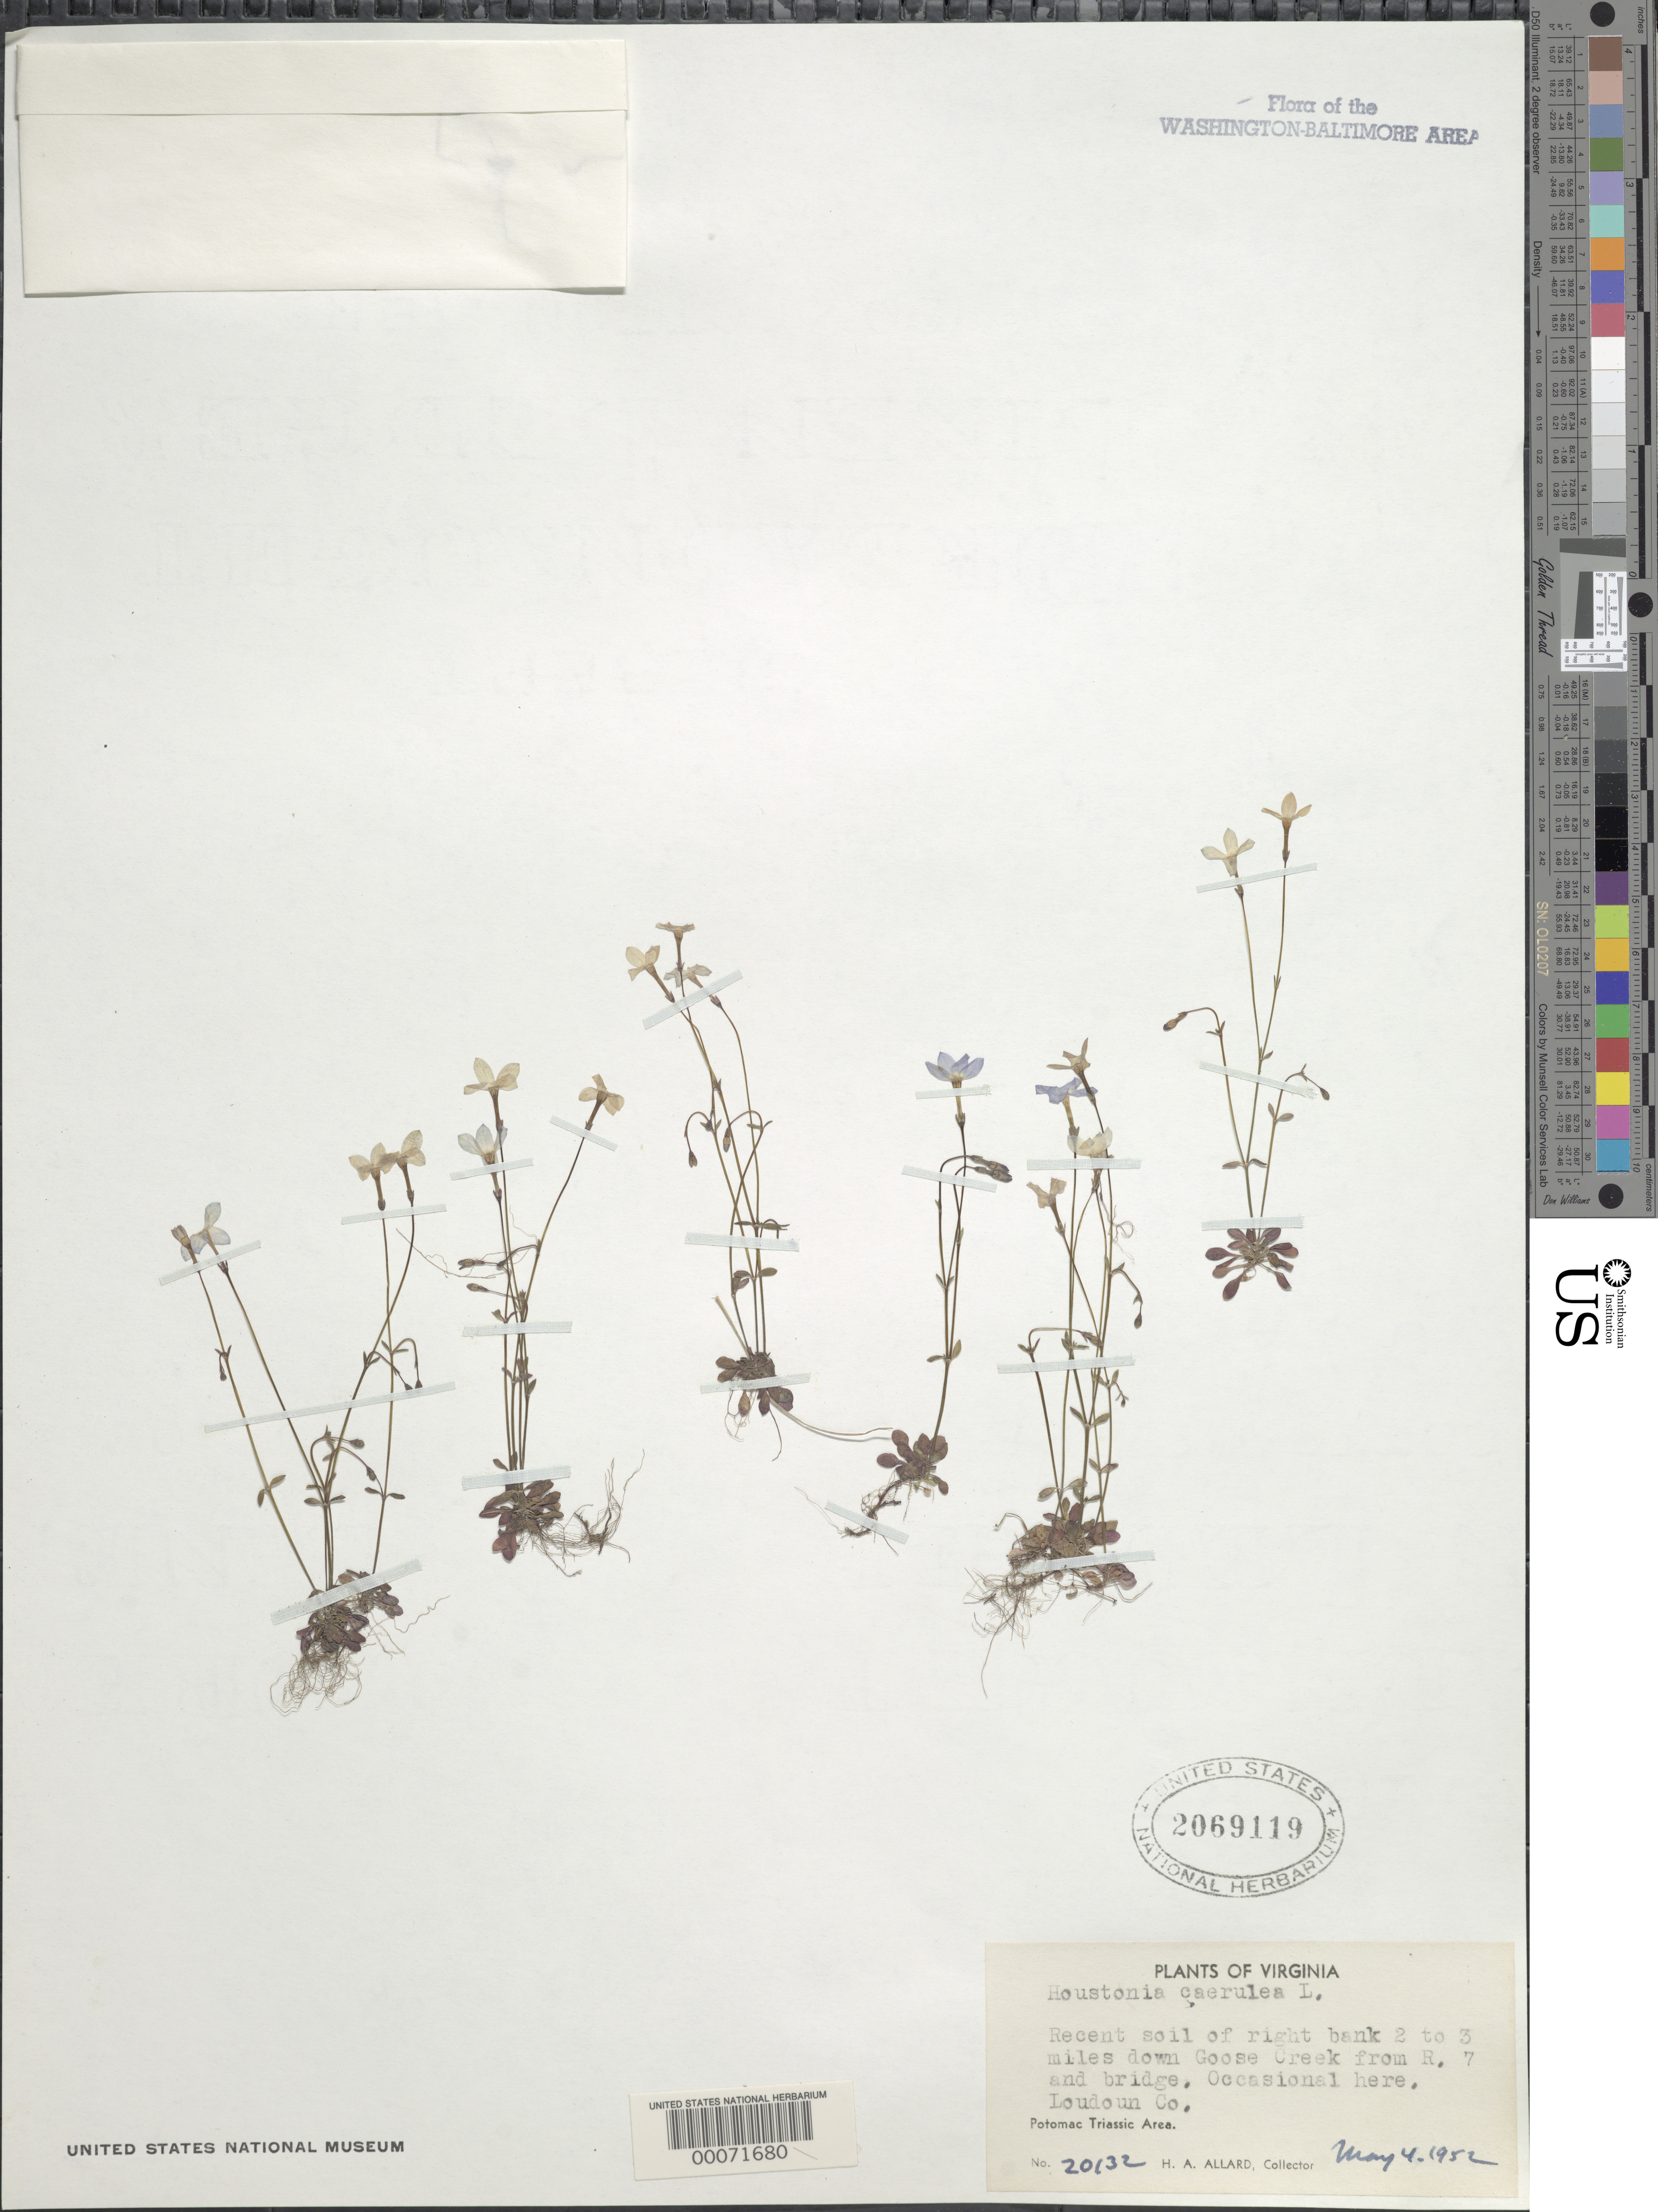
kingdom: Plantae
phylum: Tracheophyta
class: Magnoliopsida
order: Gentianales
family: Rubiaceae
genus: Houstonia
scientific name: Houstonia caerulea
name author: L.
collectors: H. A. Allard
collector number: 20132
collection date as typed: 04 May 1952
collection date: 1952-05-04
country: United States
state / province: Virginia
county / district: Loudoun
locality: Goose Creek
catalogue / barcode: US 2069119